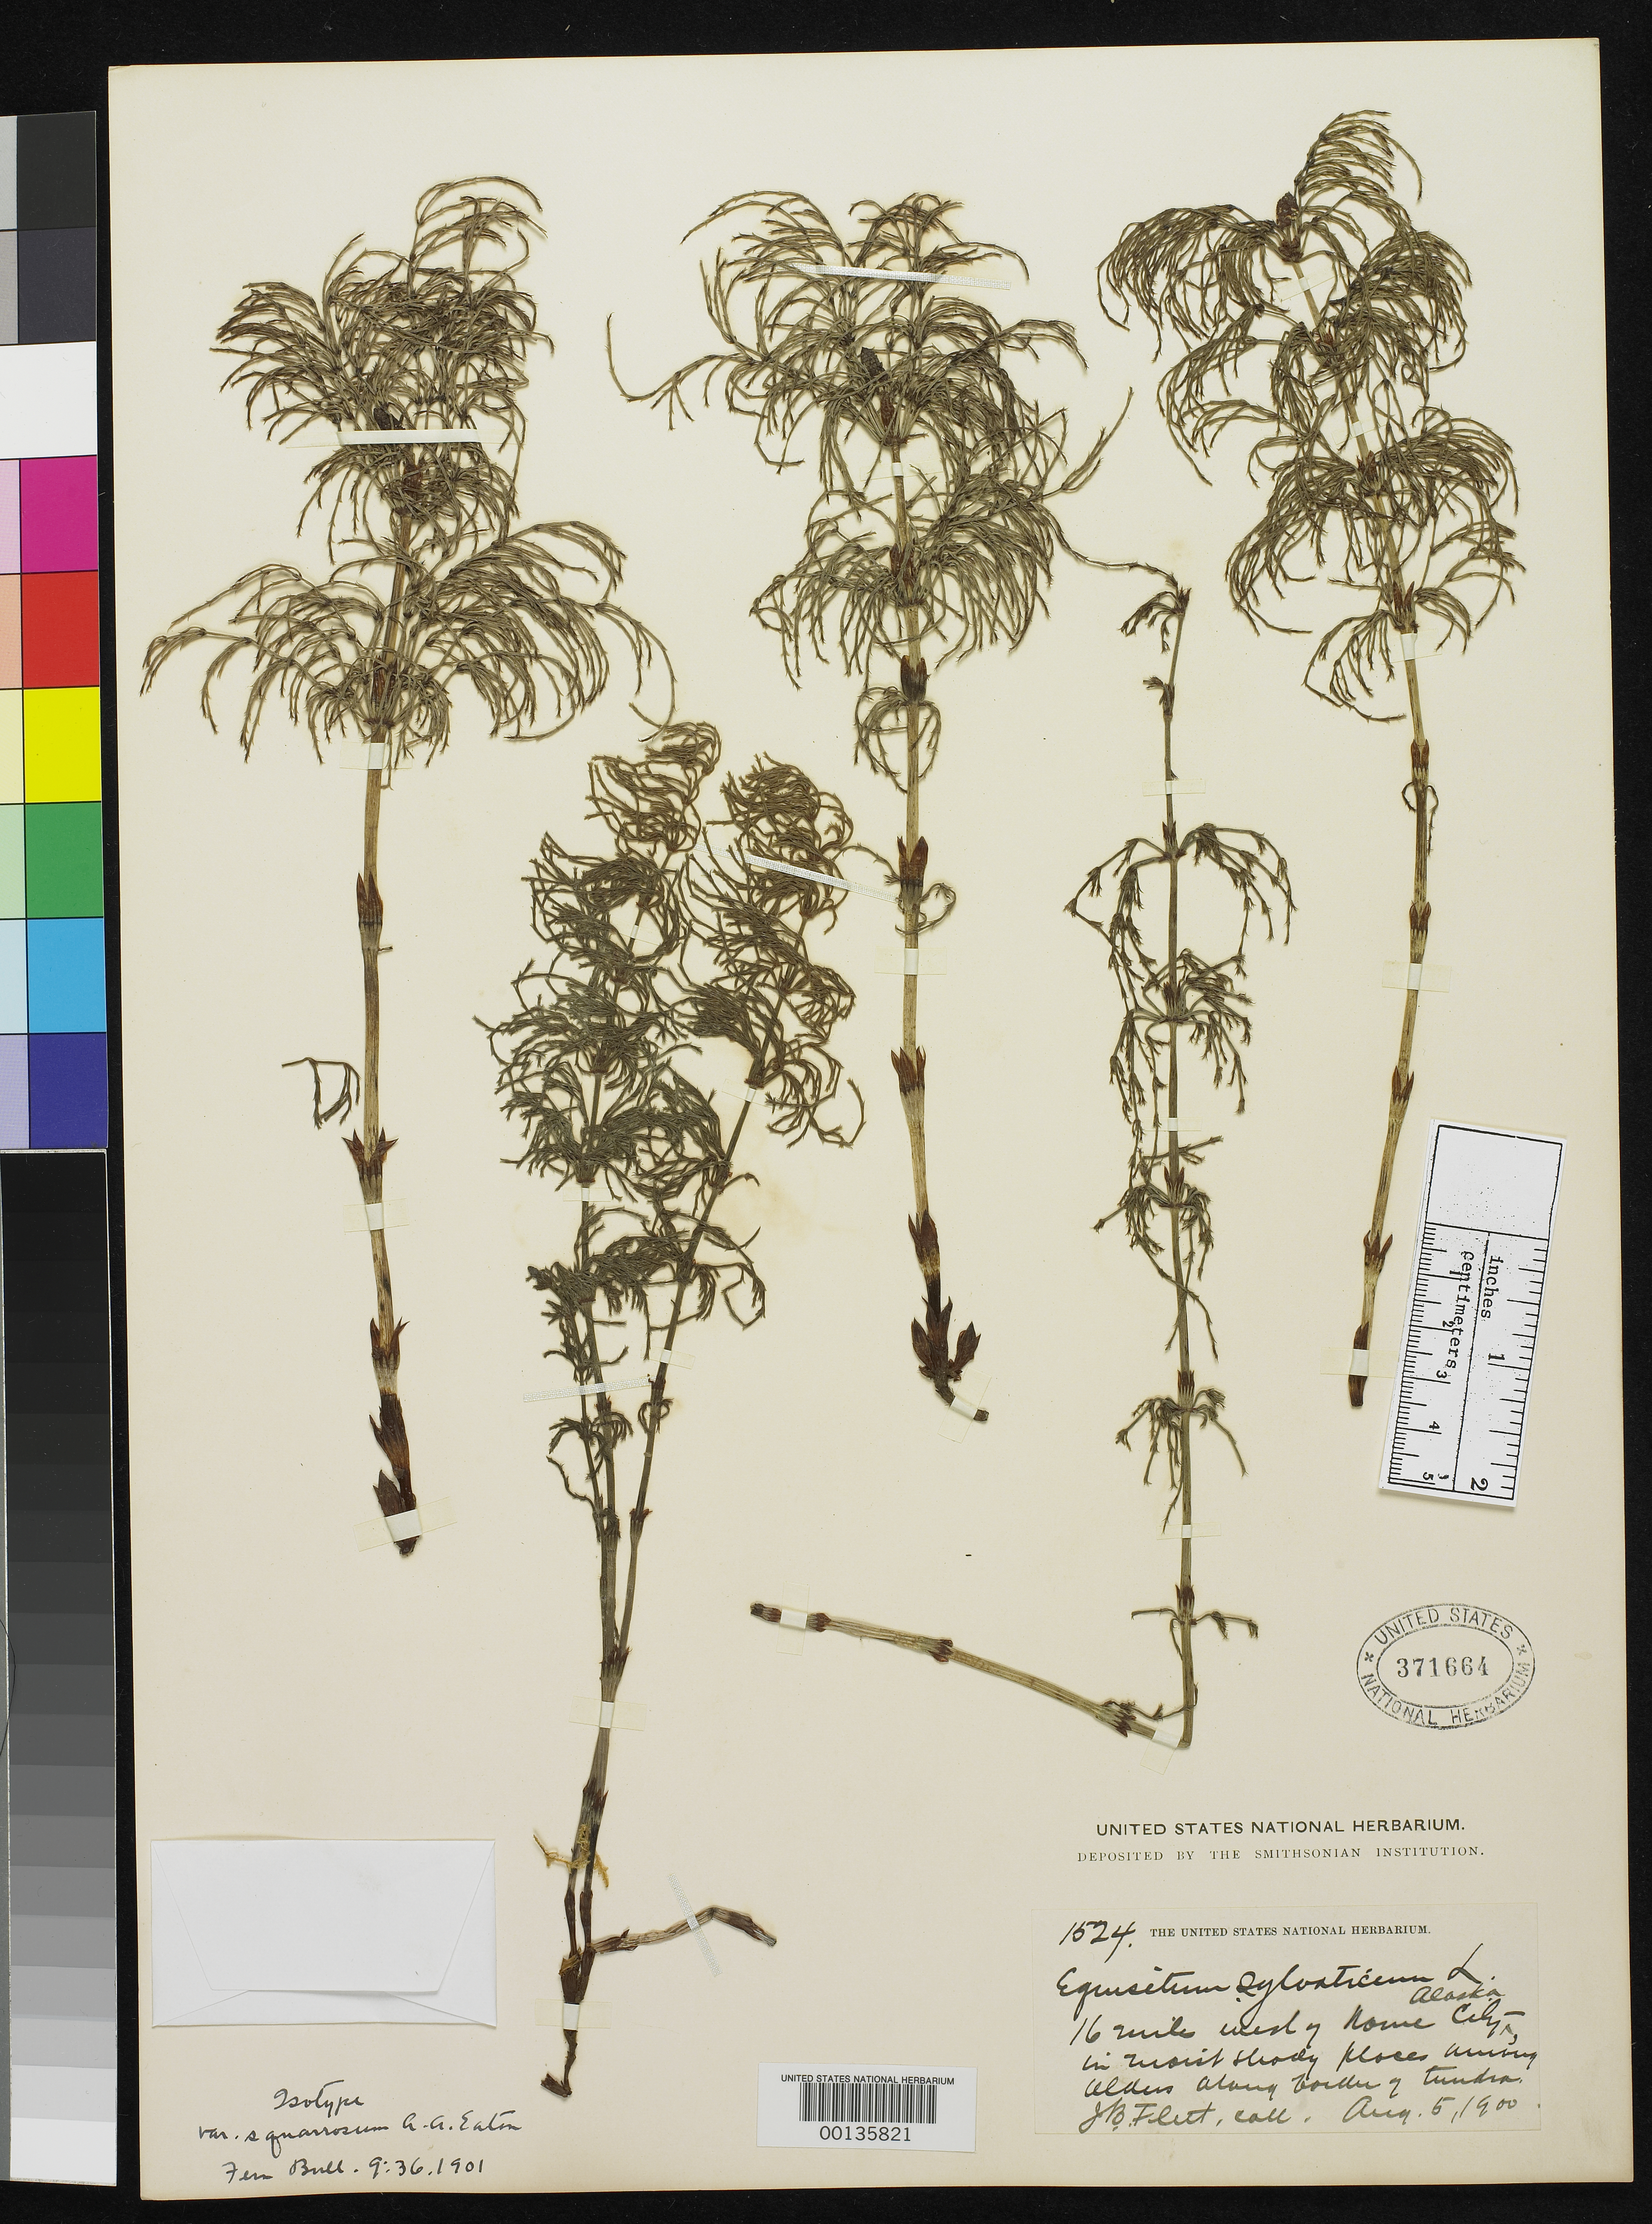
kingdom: Plantae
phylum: Tracheophyta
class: Polypodiopsida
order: Equisetales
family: Equisetaceae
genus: Equisetum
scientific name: Equisetum sylvaticum var. squarrosum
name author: A.A. Eaton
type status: Type Collection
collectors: J. Flett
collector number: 1524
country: United States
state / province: Alaska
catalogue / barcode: US 371664